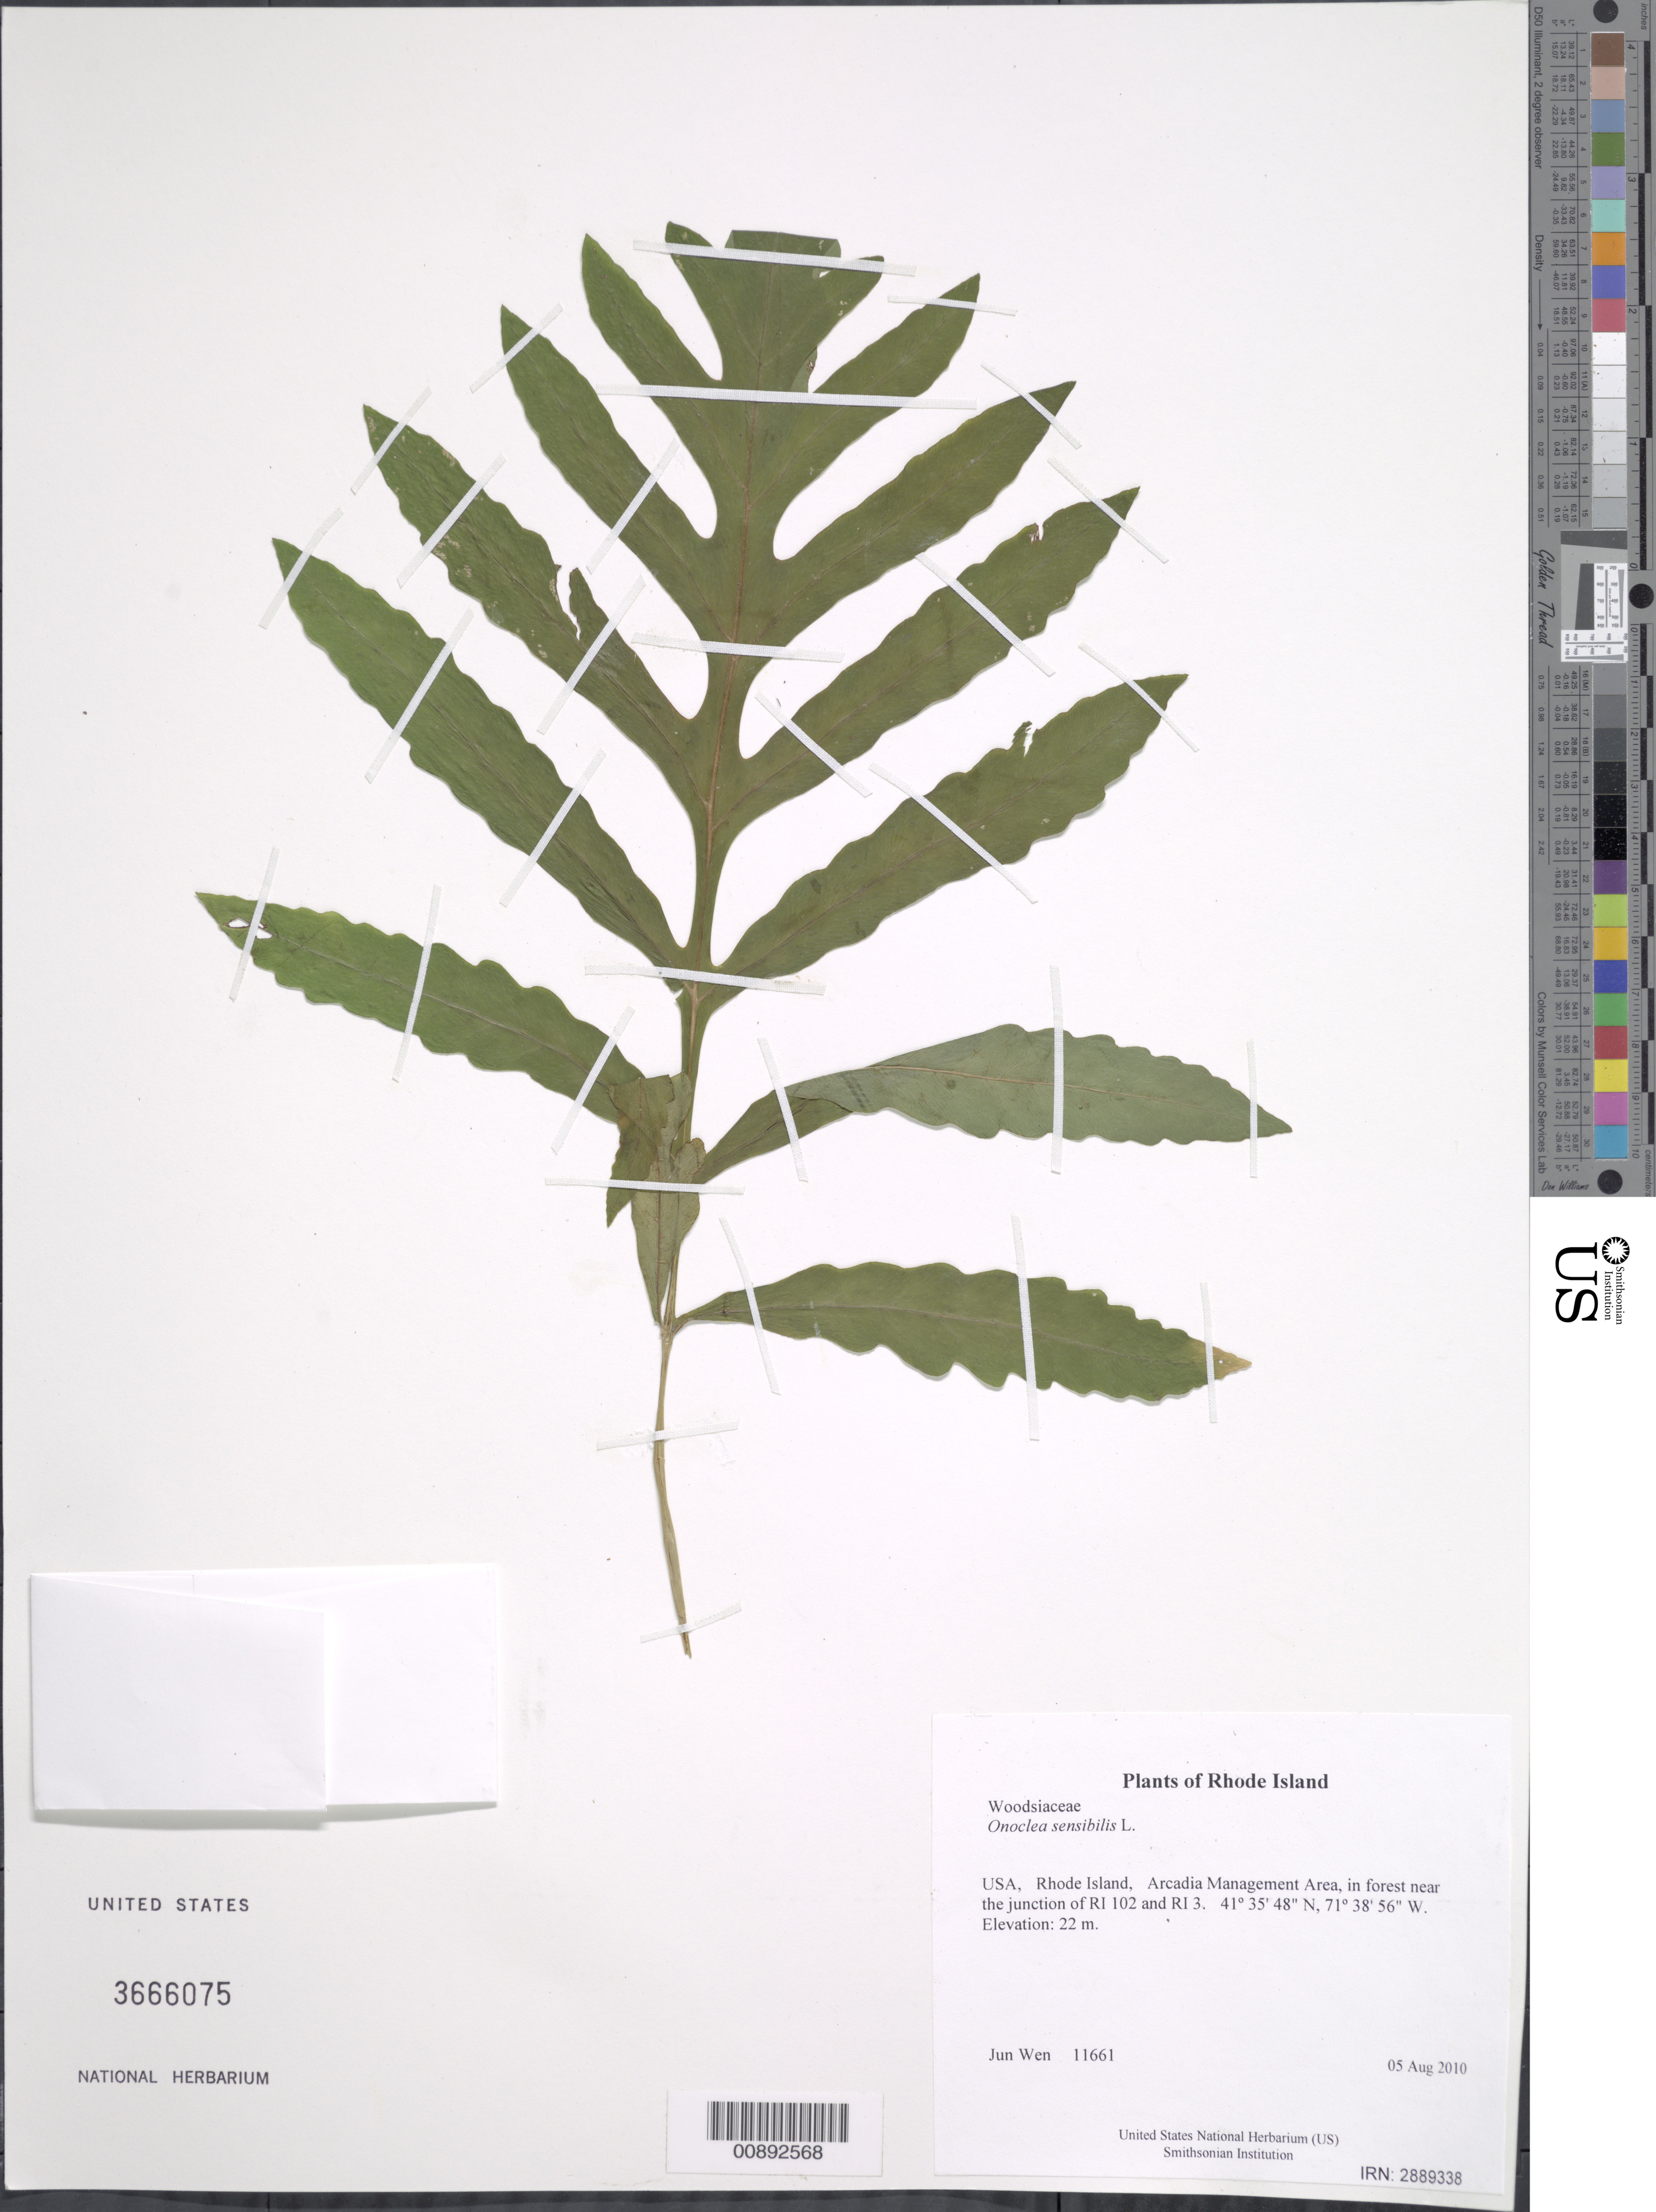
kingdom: Plantae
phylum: Tracheophyta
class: Polypodiopsida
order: Polypodiales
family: Onocleaceae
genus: Onoclea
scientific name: Onoclea sensibilis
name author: L.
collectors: J. Wen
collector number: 11661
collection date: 2010-08-05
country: United States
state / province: Rhode Island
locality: Arcadia Management Area, in forest near the junction of RI 102 and RI 3.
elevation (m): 22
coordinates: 41 35.804 N, 71 38.942 W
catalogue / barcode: US 3666075